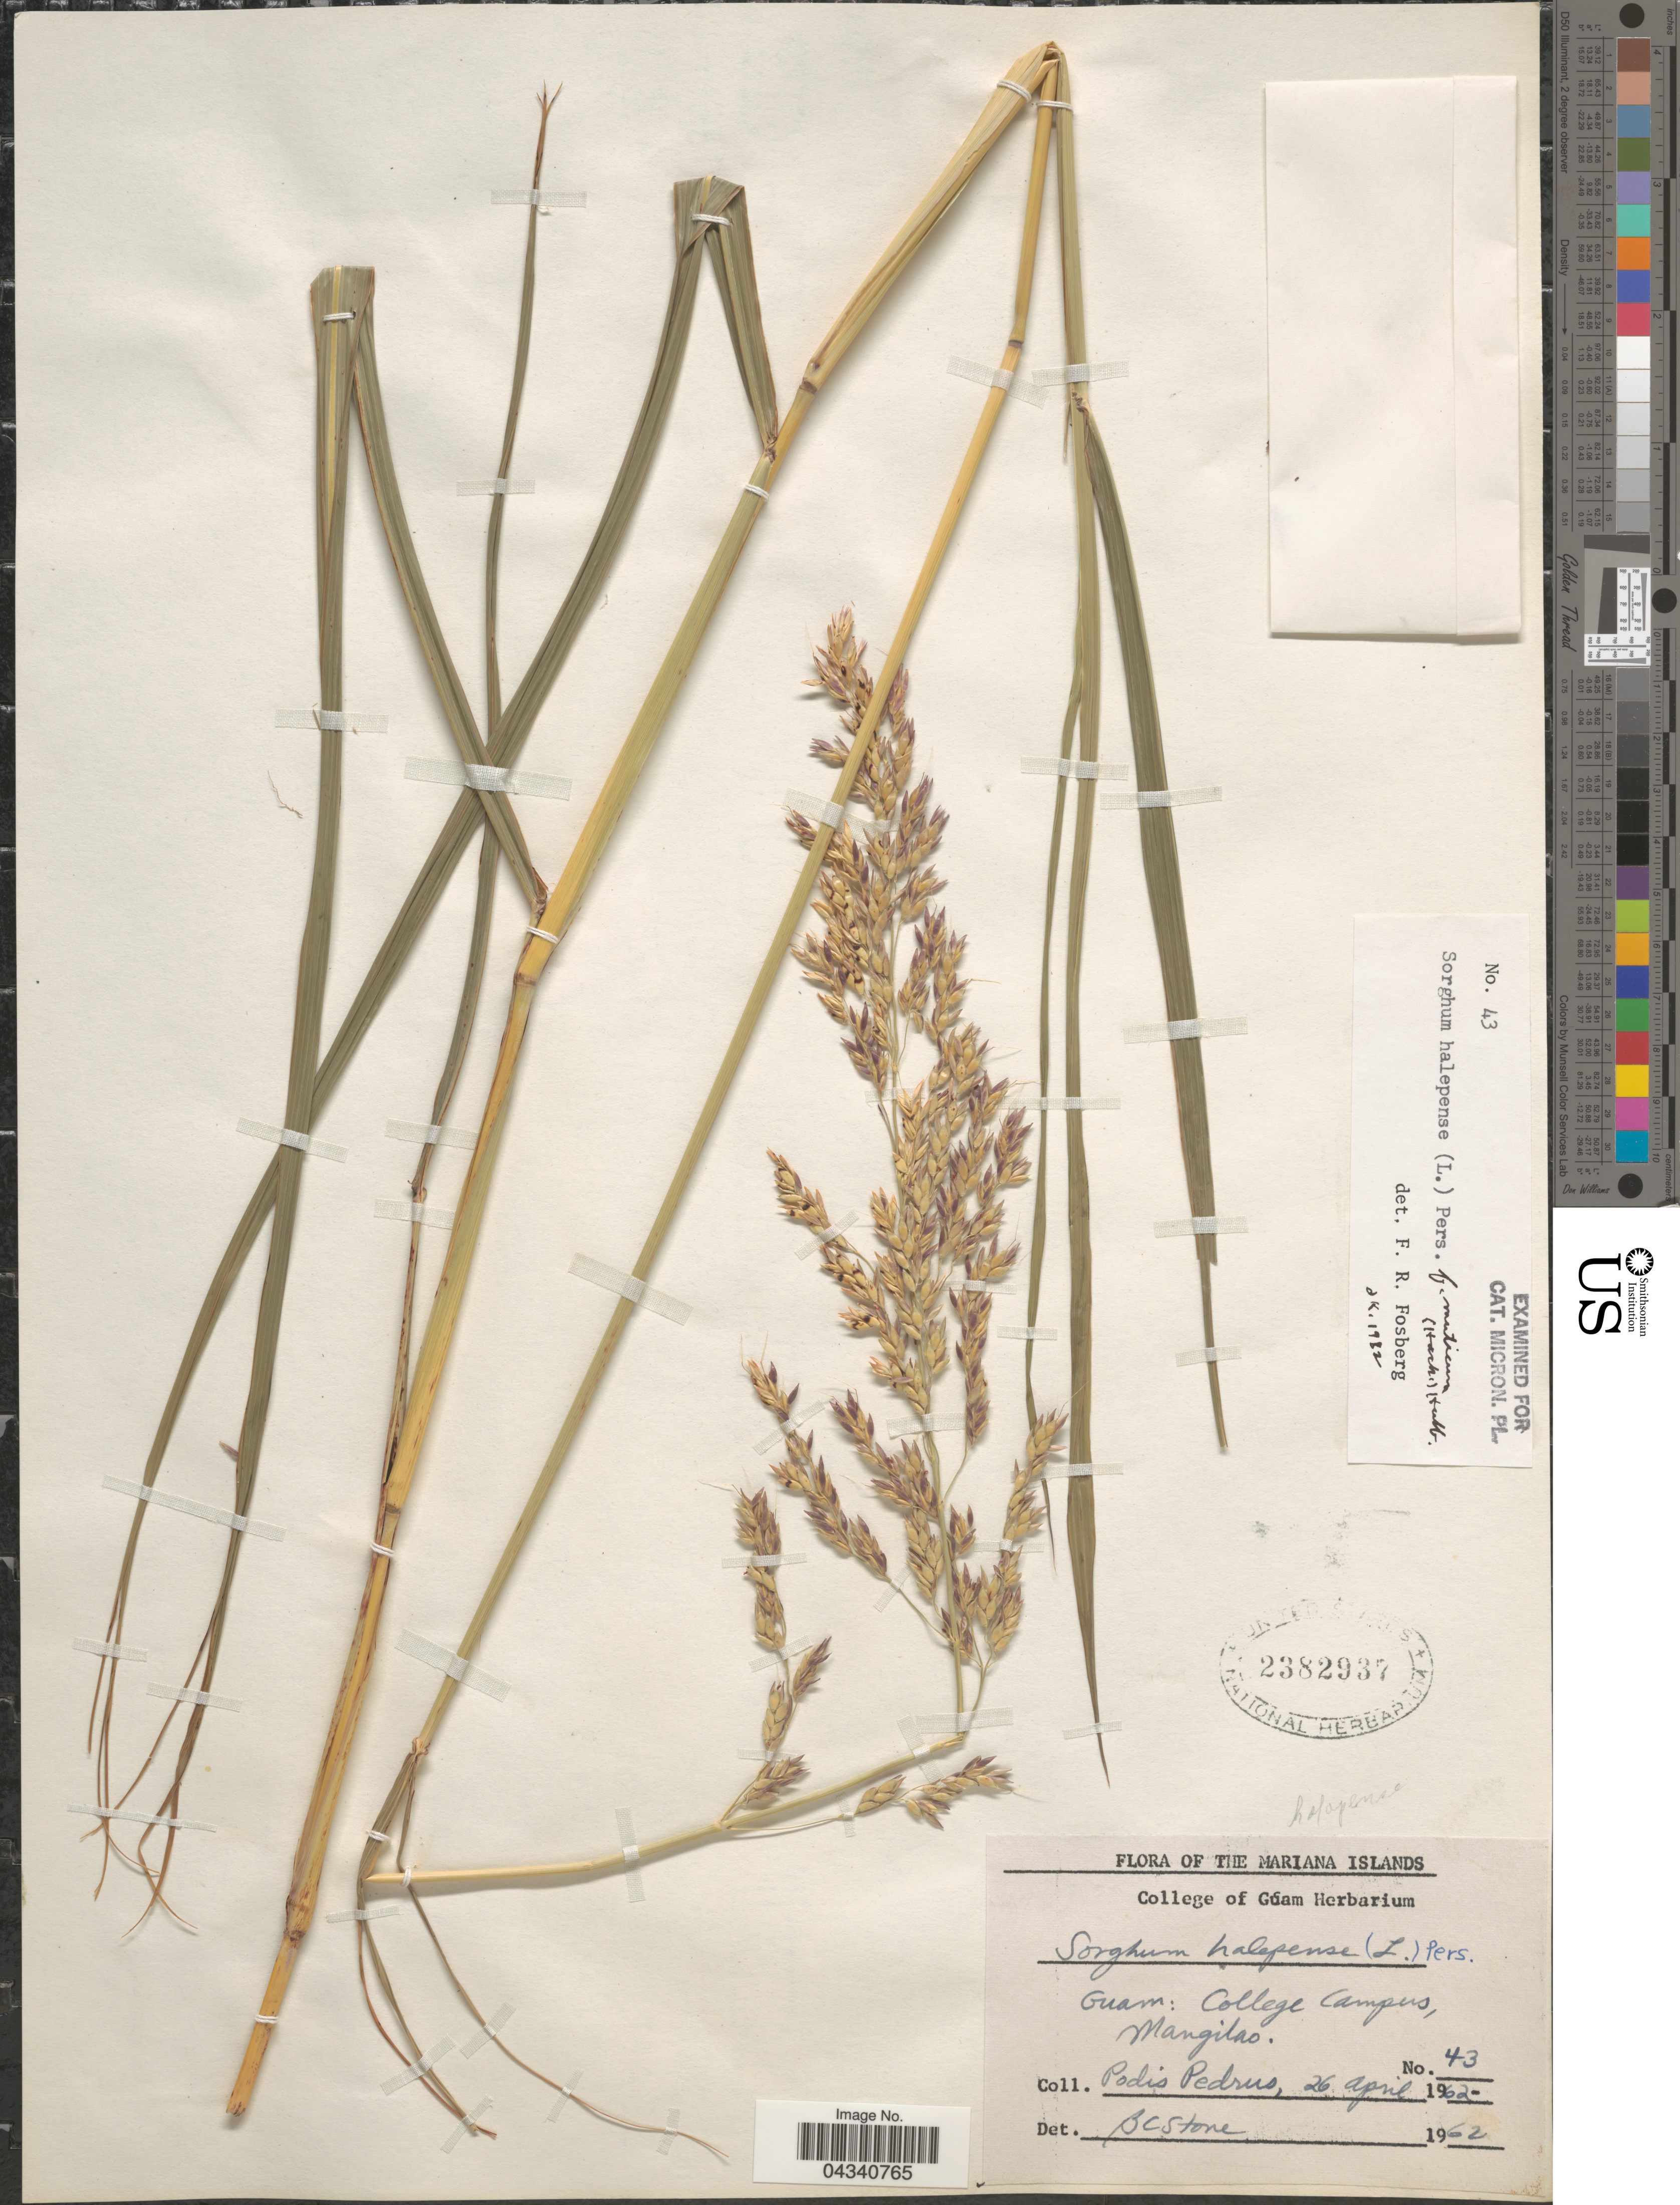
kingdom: Plantae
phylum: Tracheophyta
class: Liliopsida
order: Poales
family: Poaceae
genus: Sorghum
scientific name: Sorghum halepense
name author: (L.) Pers.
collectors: P. Pedrus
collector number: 43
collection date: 1962-04-26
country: Northern Mariana Islands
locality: Guam: College Campus, Mangilao.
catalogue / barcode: US 2382937